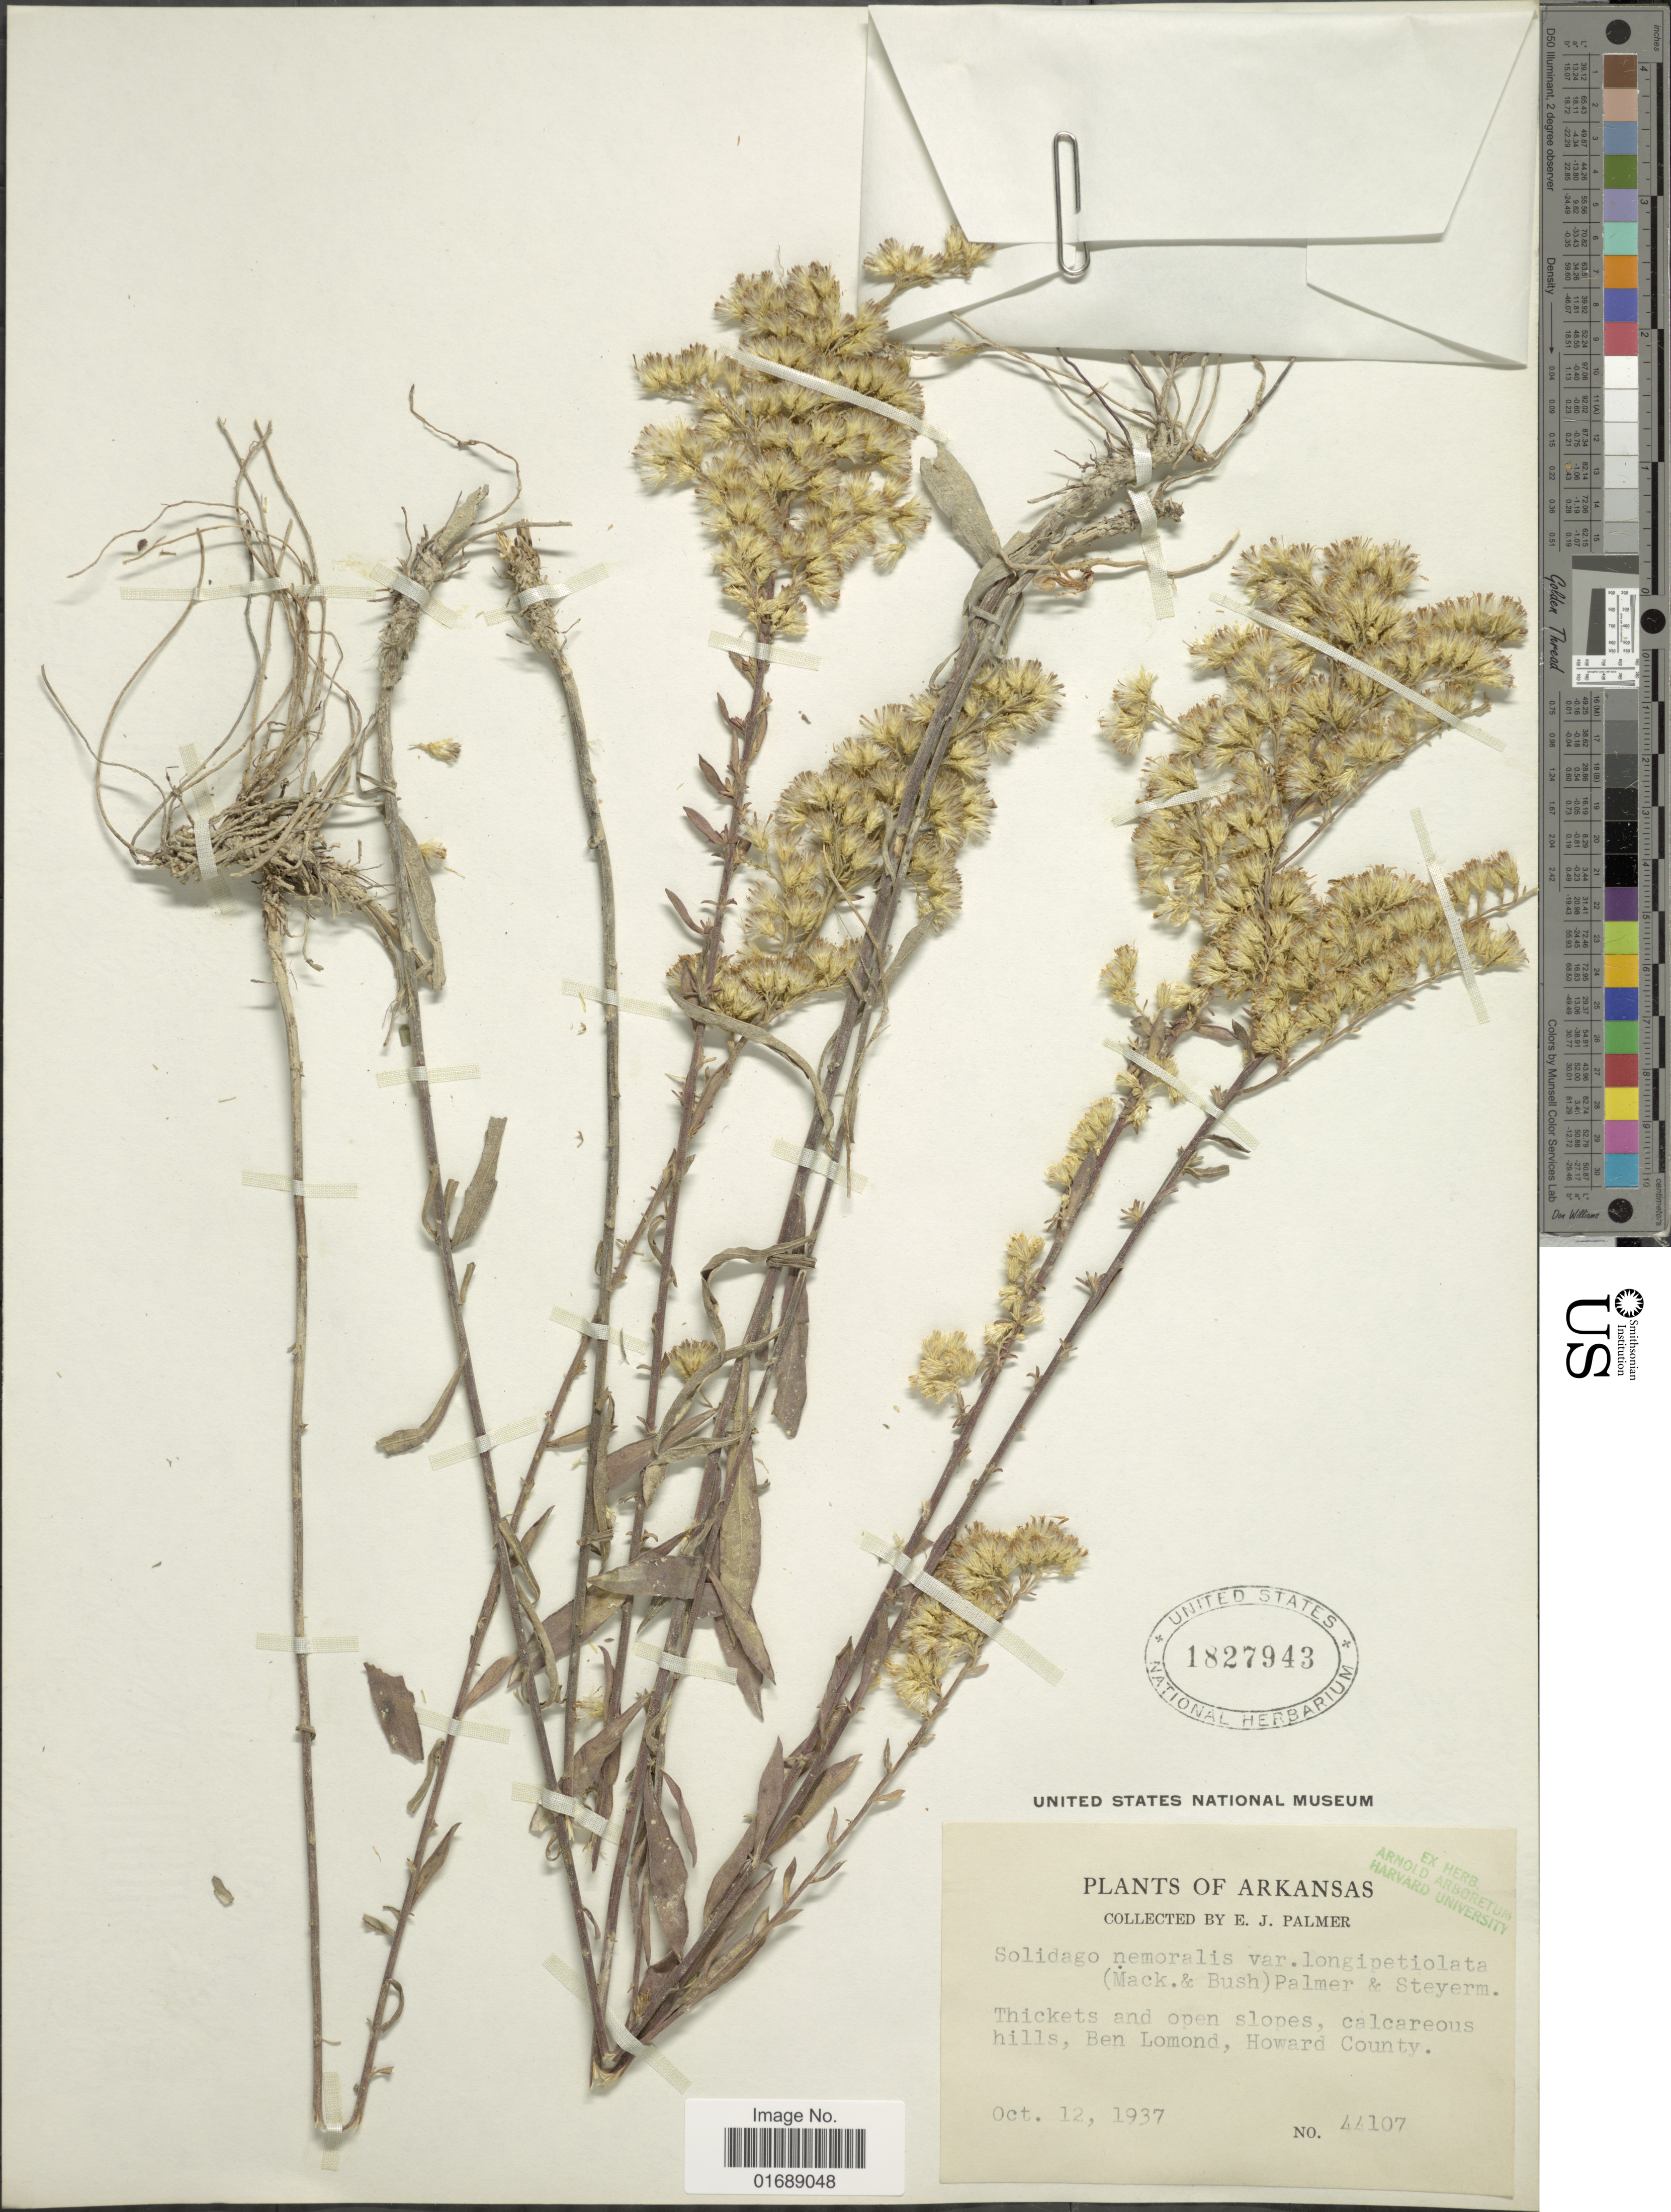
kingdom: Plantae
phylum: Tracheophyta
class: Magnoliopsida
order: Asterales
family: Asteraceae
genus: Solidago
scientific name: Solidago nemoralis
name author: Aiton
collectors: E. J. Palmer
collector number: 44107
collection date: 1937-10-12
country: United States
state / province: Arkansas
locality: Thickets and open slopes, calcareous hills, Ben Lomond, Howard County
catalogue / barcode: US 1827943